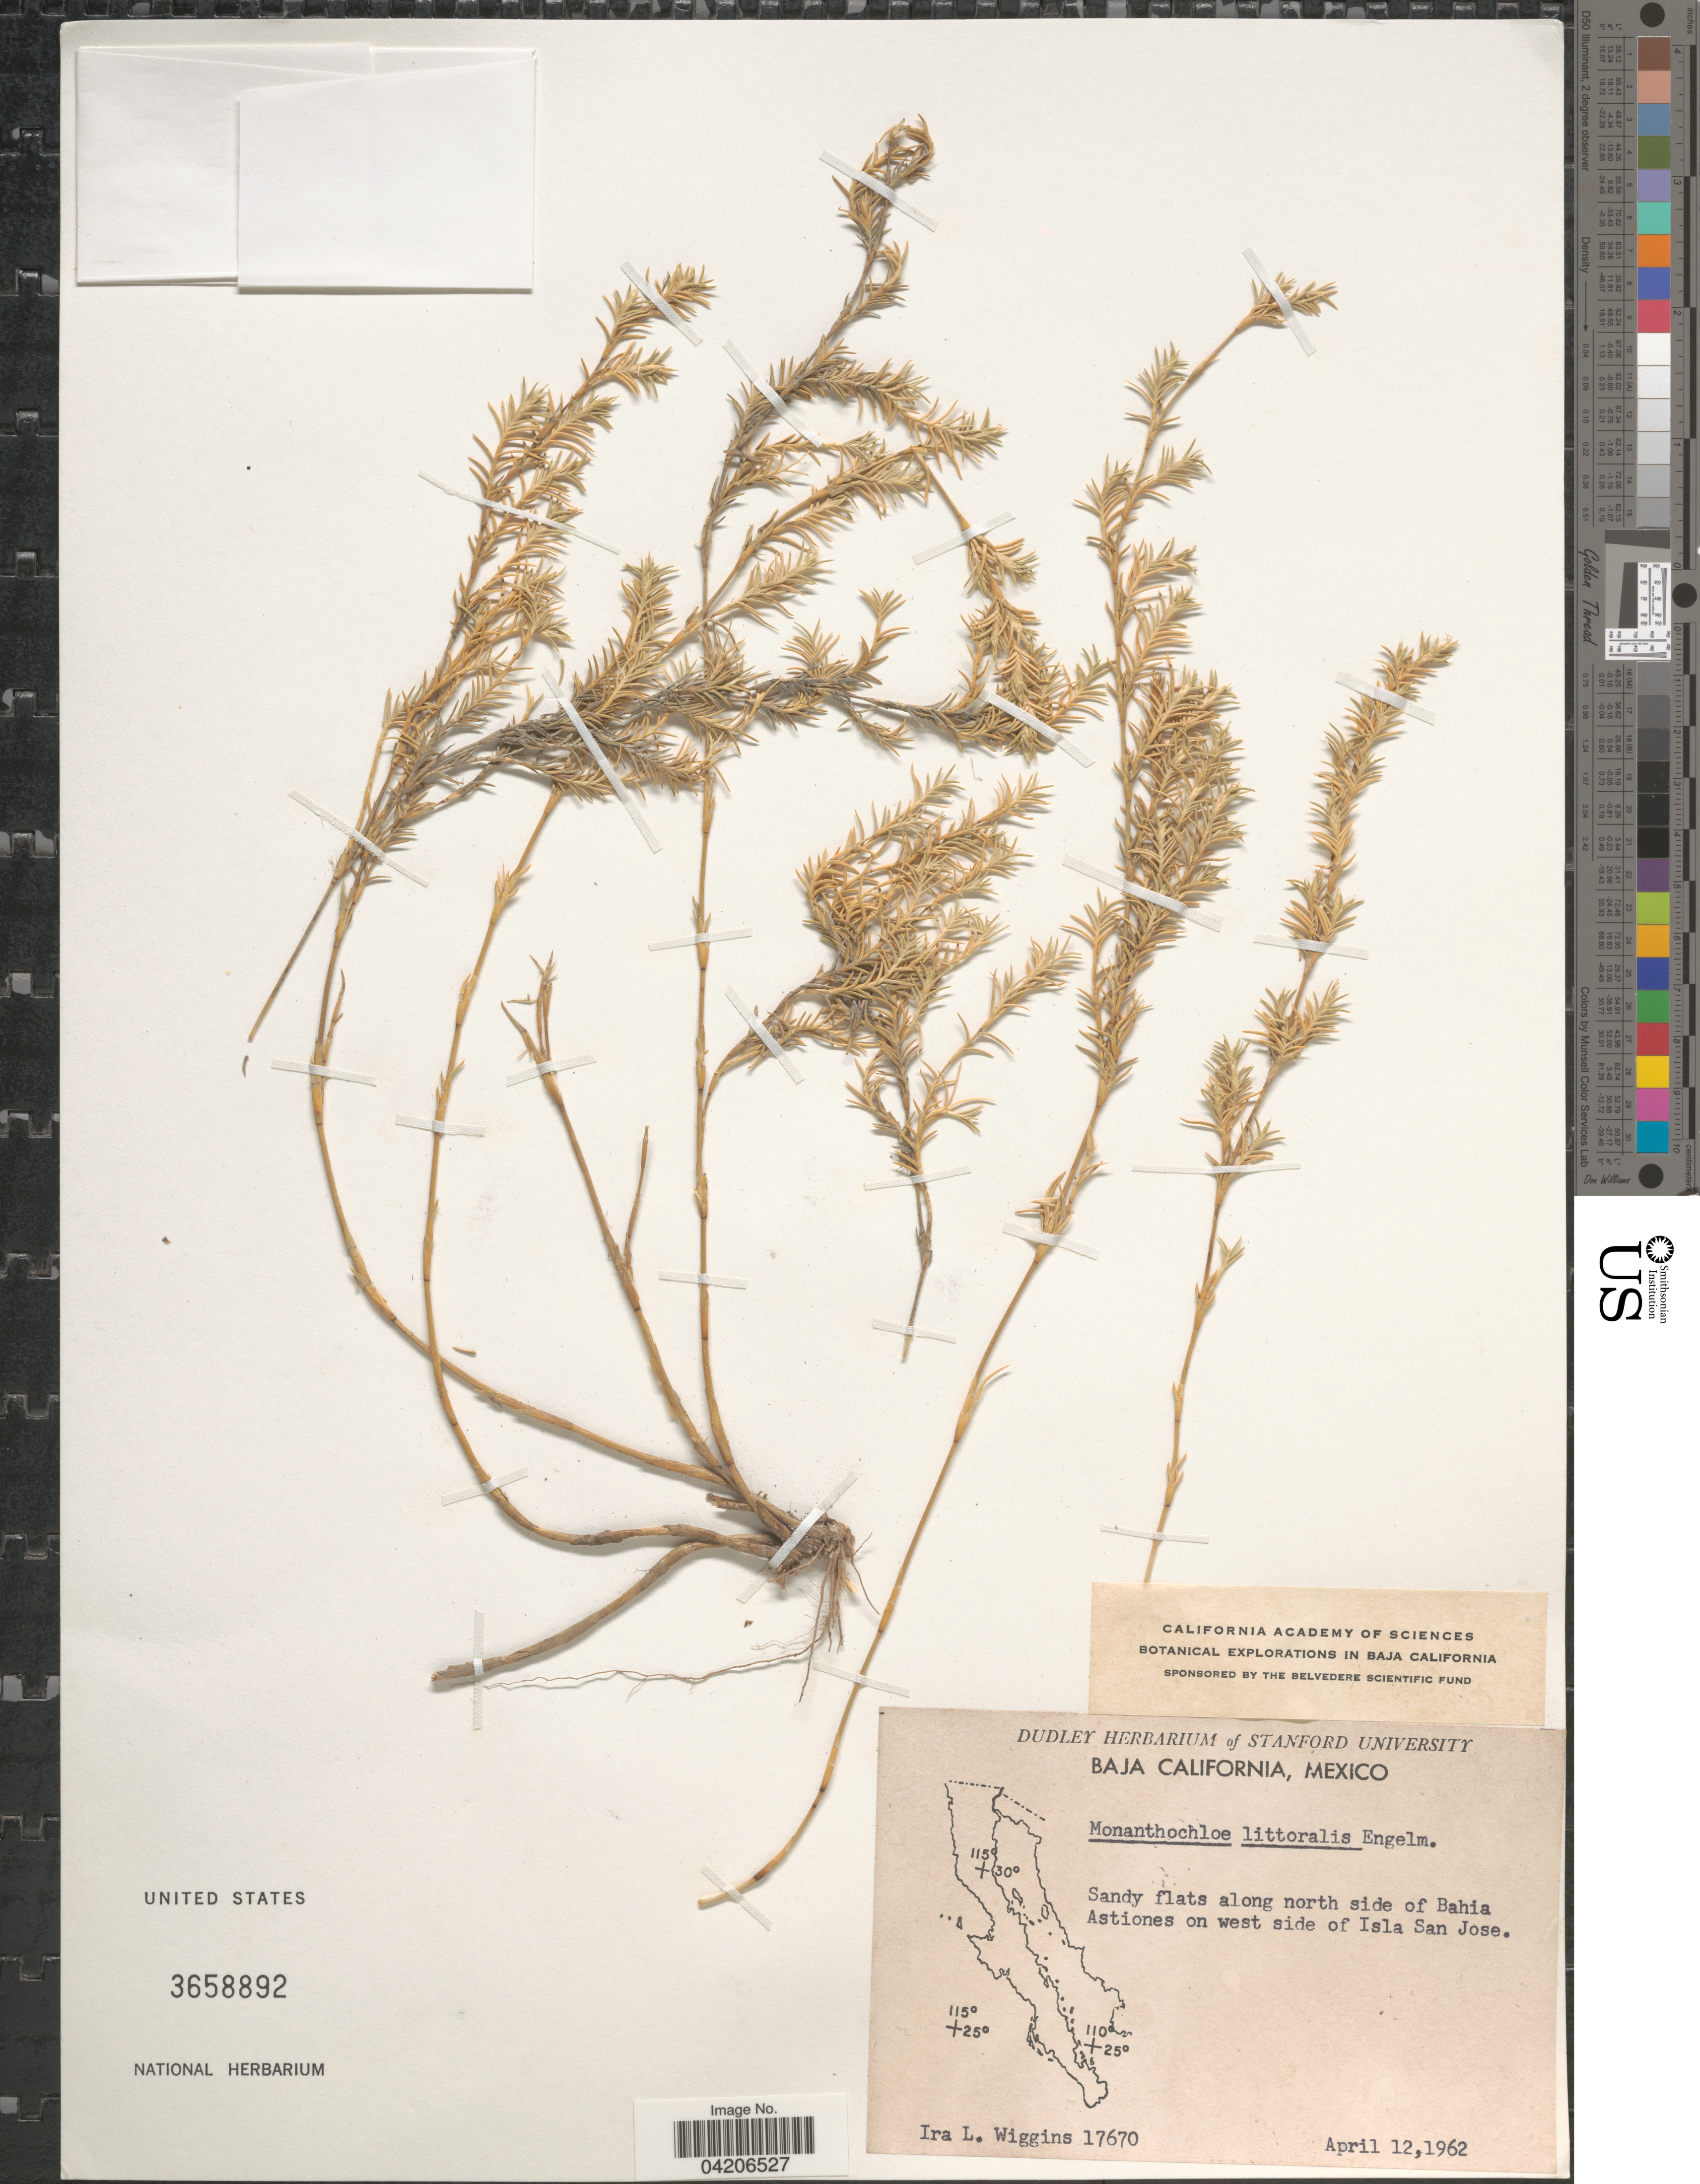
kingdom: Plantae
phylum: Tracheophyta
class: Liliopsida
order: Poales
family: Poaceae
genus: Distichlis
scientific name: Distichlis littoralis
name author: (Engelm.) H.L. Bell & Columbus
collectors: I. L. Wiggins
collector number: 17670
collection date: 1962-04-12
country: Mexico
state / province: Baja California Sur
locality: California Academy of Sciences Botanical Explorations in Baja California. Sandy flats along north side of Bahia Astiones on west side of Isla San Jose.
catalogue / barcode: US 3658892